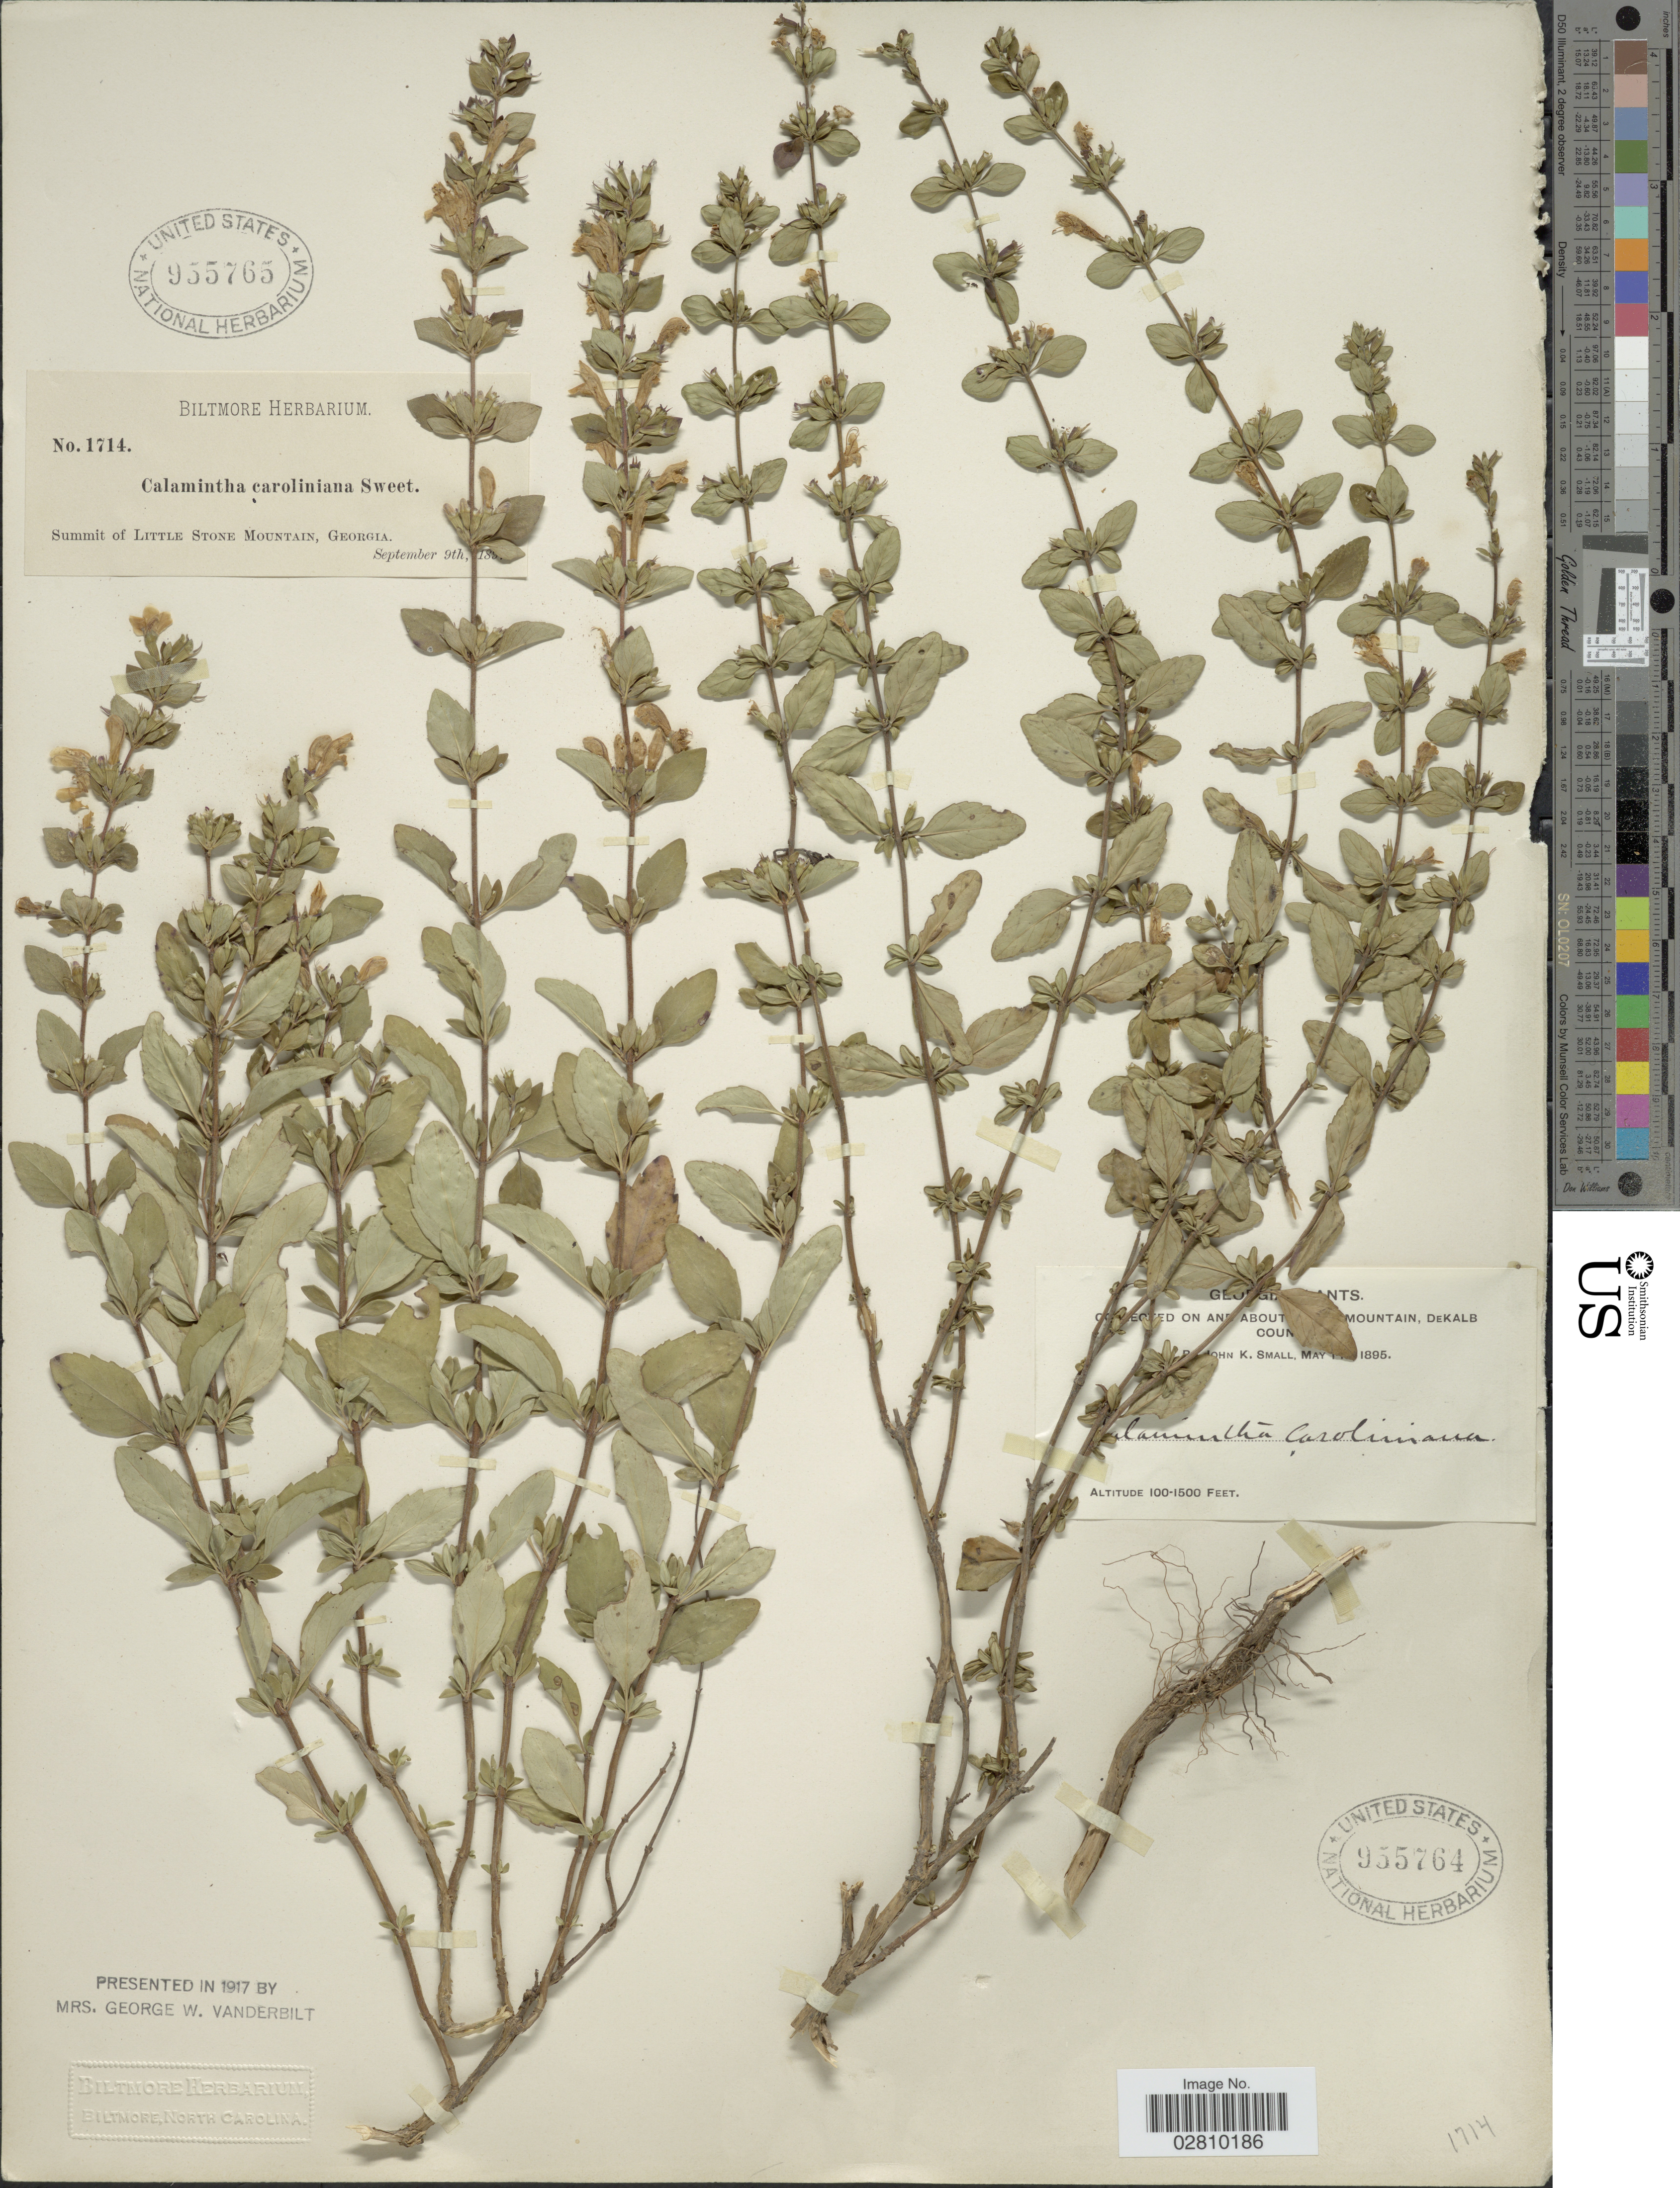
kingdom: Plantae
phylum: Tracheophyta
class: Magnoliopsida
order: Lamiales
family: Lamiaceae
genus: Clinopodium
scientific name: Clinopodium carolinianum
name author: Mill.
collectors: ex herb. Biltmore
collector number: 1714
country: United States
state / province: Georgia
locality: Summit of Little Stone Mountain.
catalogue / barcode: US 955765-2